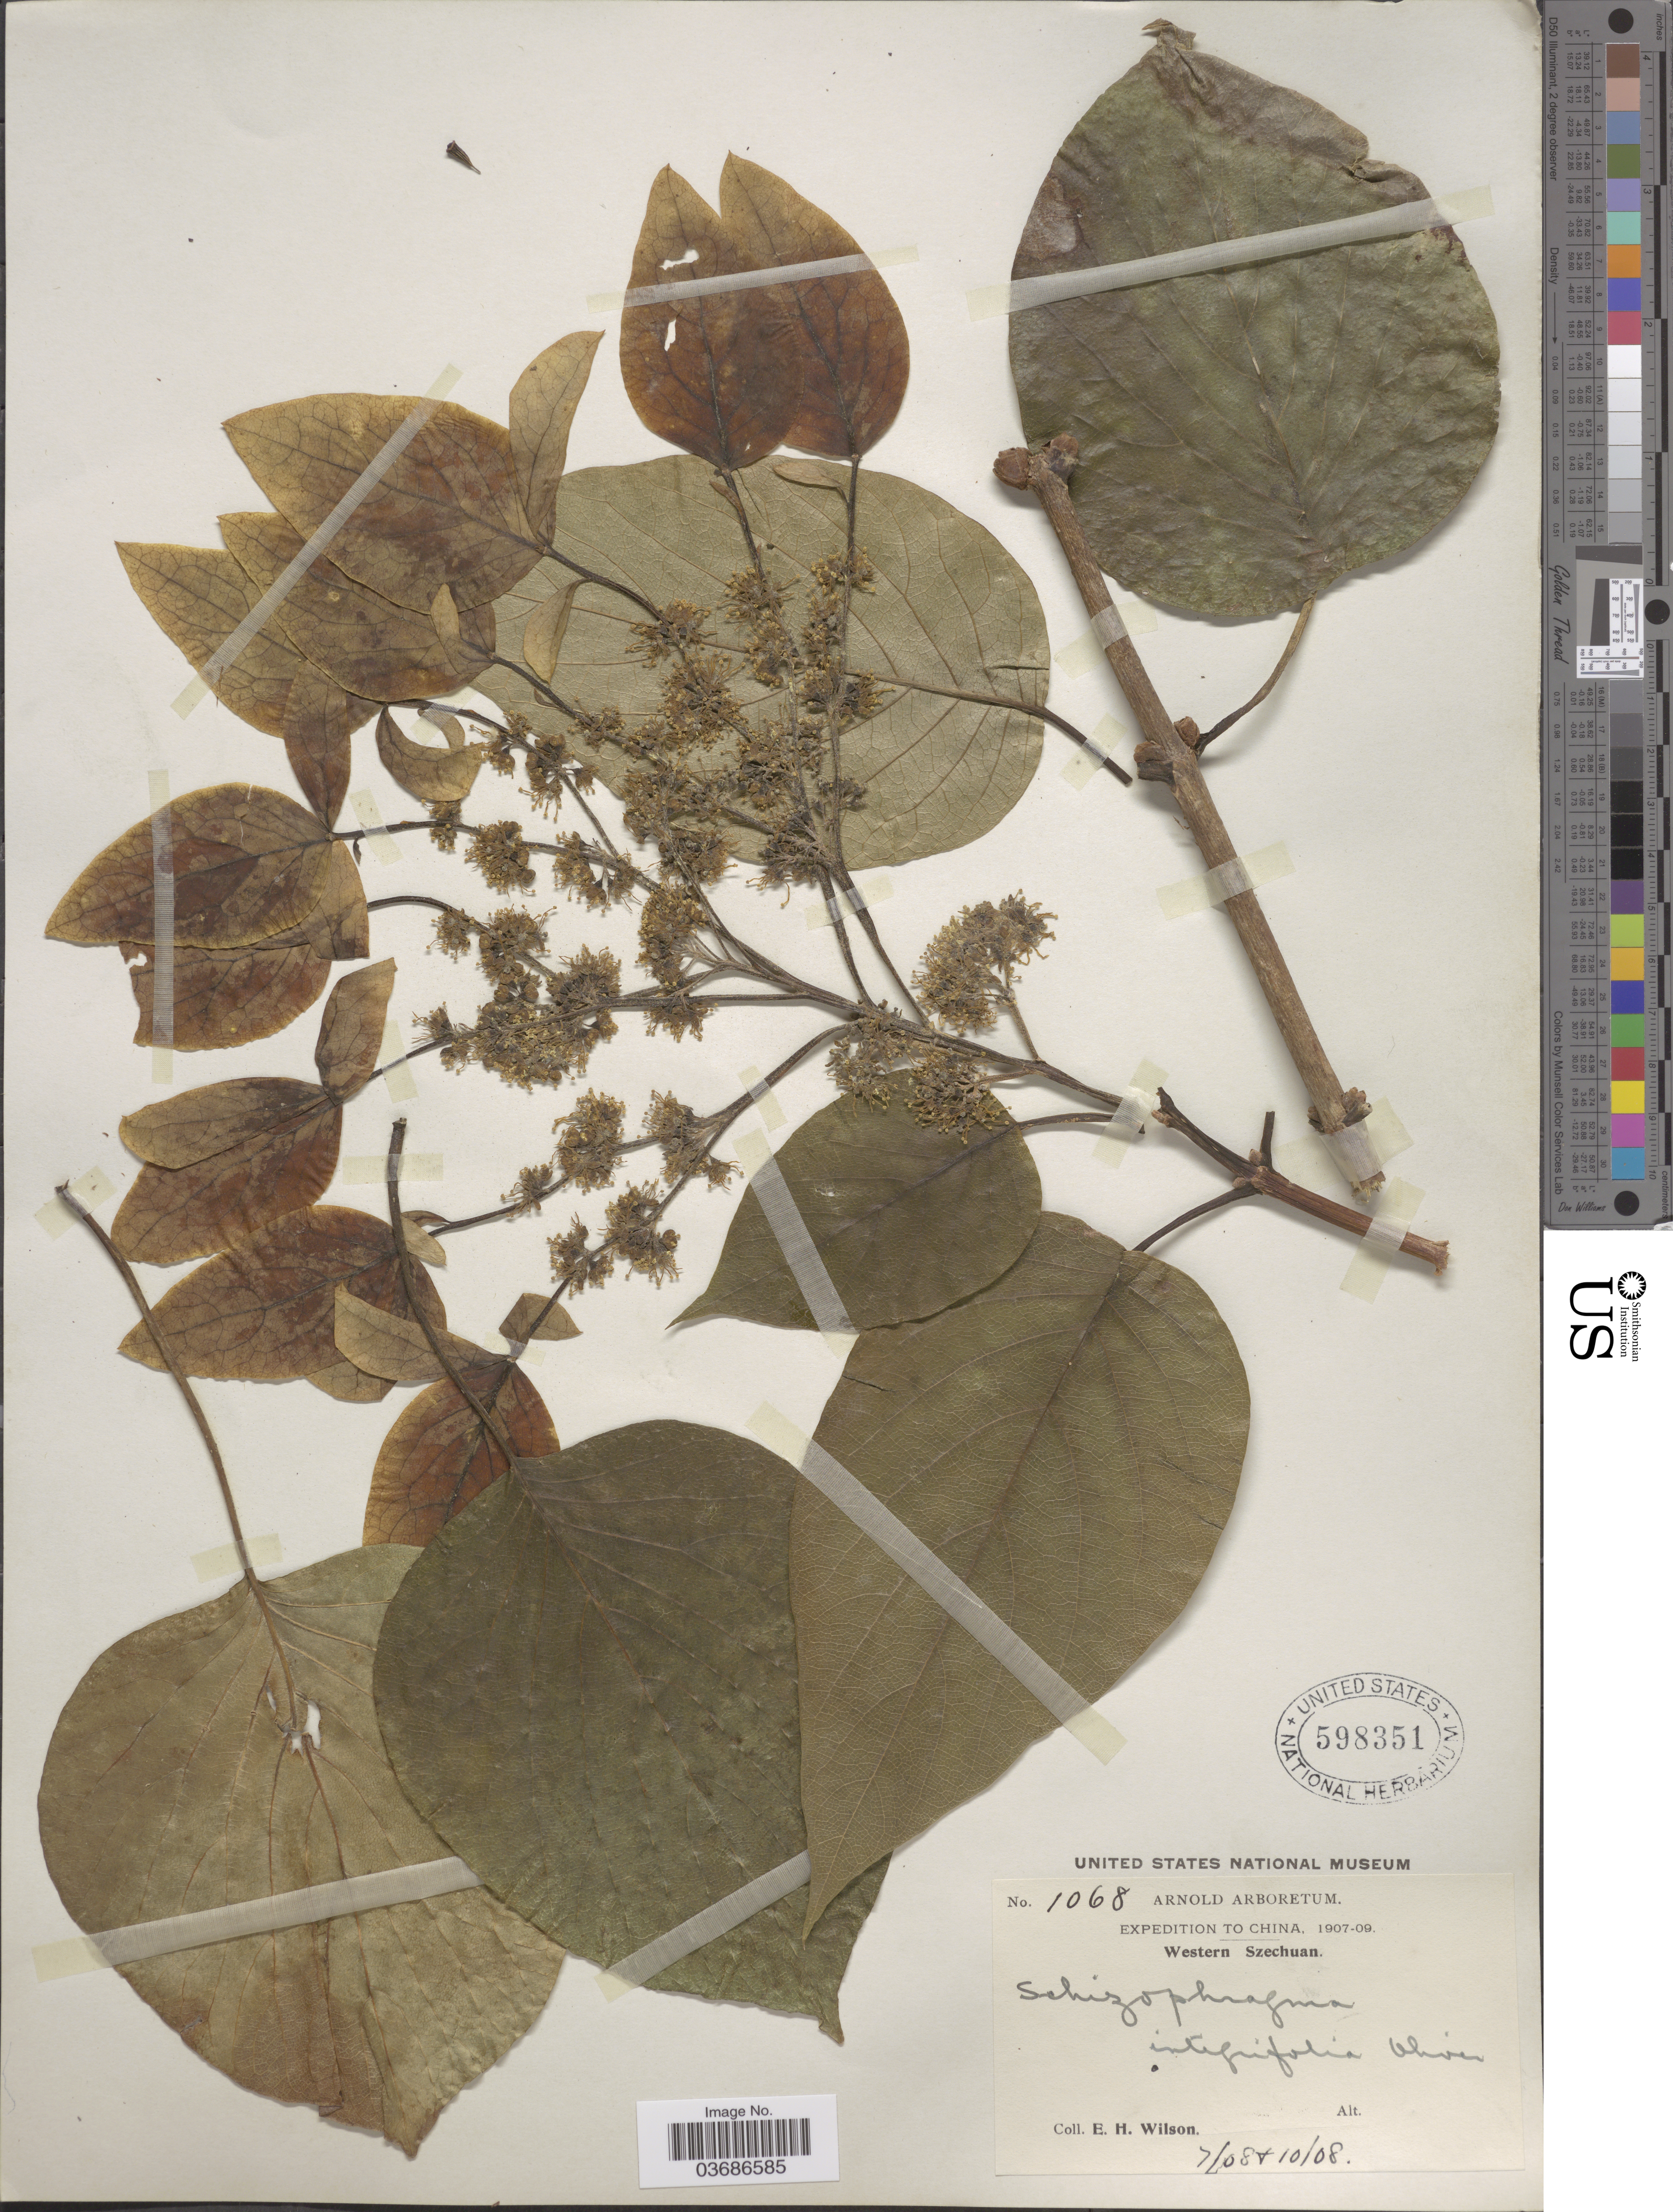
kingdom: Plantae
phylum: Tracheophyta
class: Magnoliopsida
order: Cornales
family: Hydrangeaceae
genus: Hydrangea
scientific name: Hydrangea ampla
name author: (Chun) Y. De Smet & Granados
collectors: E. Wilson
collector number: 1068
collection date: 1908-07/1908-10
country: China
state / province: Sichuan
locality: Expedition to China, 1907-09. Western Szechuan.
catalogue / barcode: US 598351